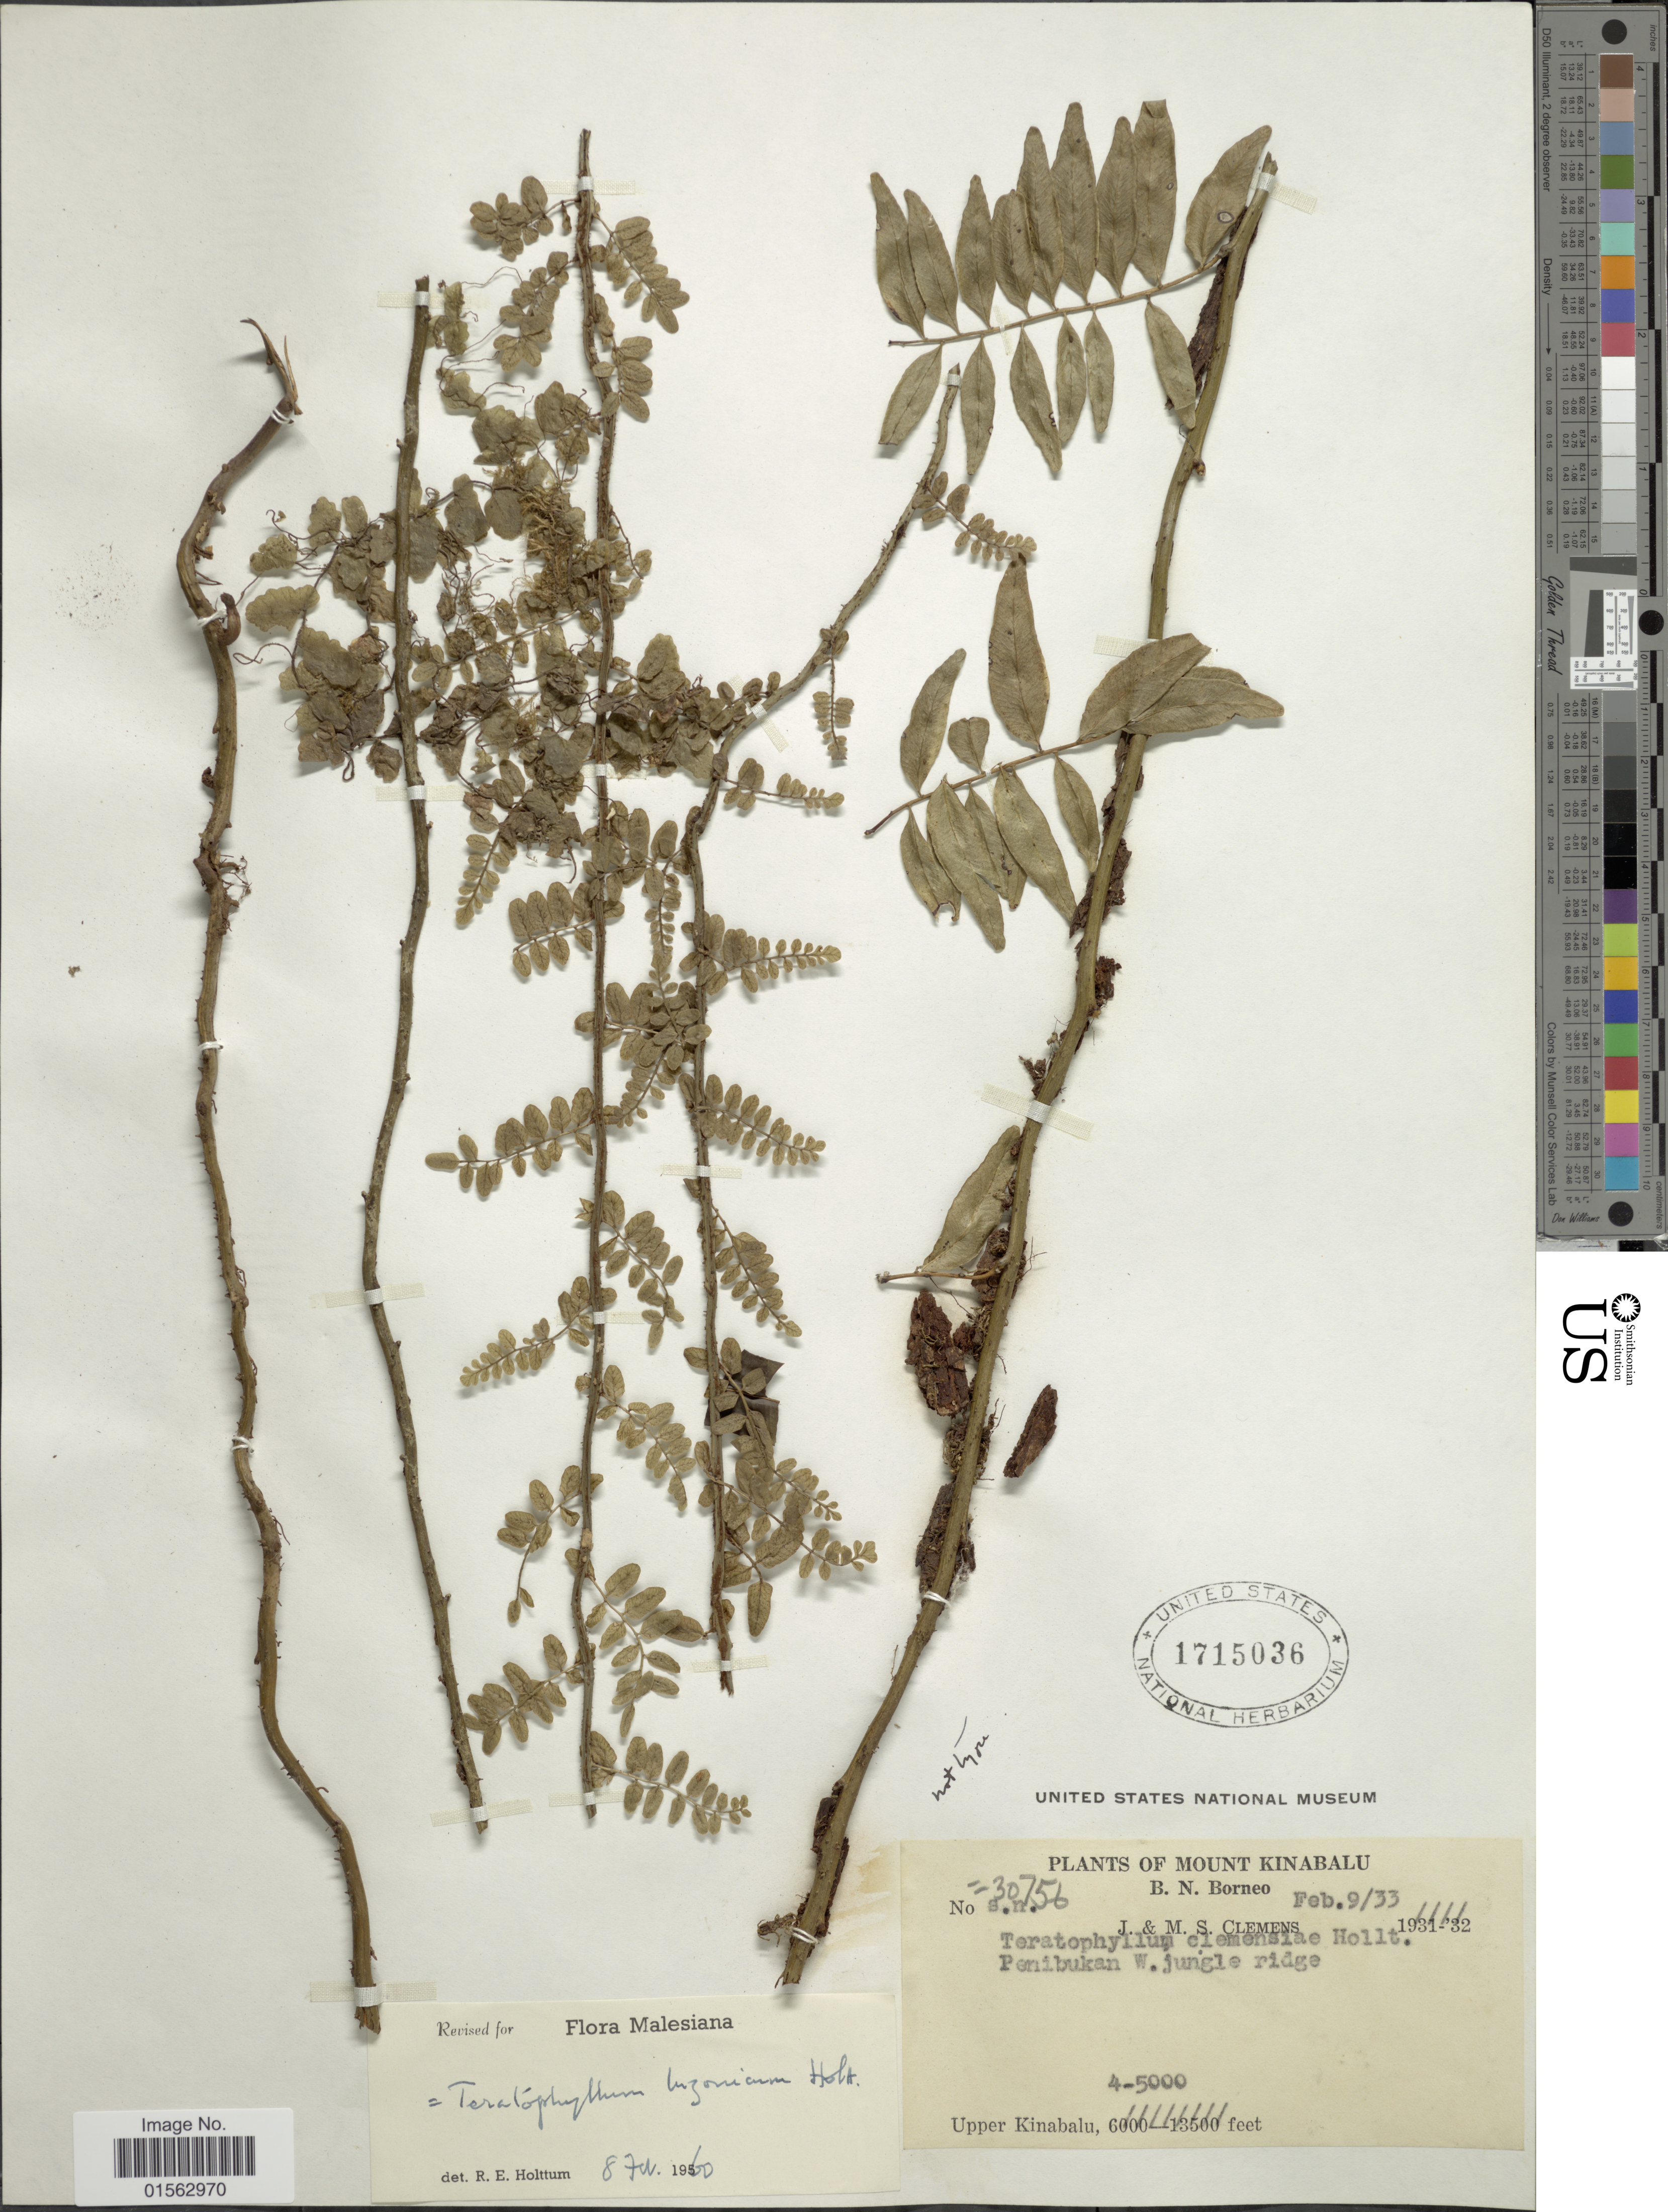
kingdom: Plantae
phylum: Tracheophyta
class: Polypodiopsida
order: Polypodiales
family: Dryopteridaceae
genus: Teratophyllum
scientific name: Teratophyllum clemensiae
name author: Holttum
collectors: J. Clemens & M. S. Clemens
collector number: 30756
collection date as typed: Transcribed d/m/y: 9/2/33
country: Malaysia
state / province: Sabah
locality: Mount Kinabalu, B. N. Borneo, Penibukan W. jungle ridge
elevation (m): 1219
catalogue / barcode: US 1715036